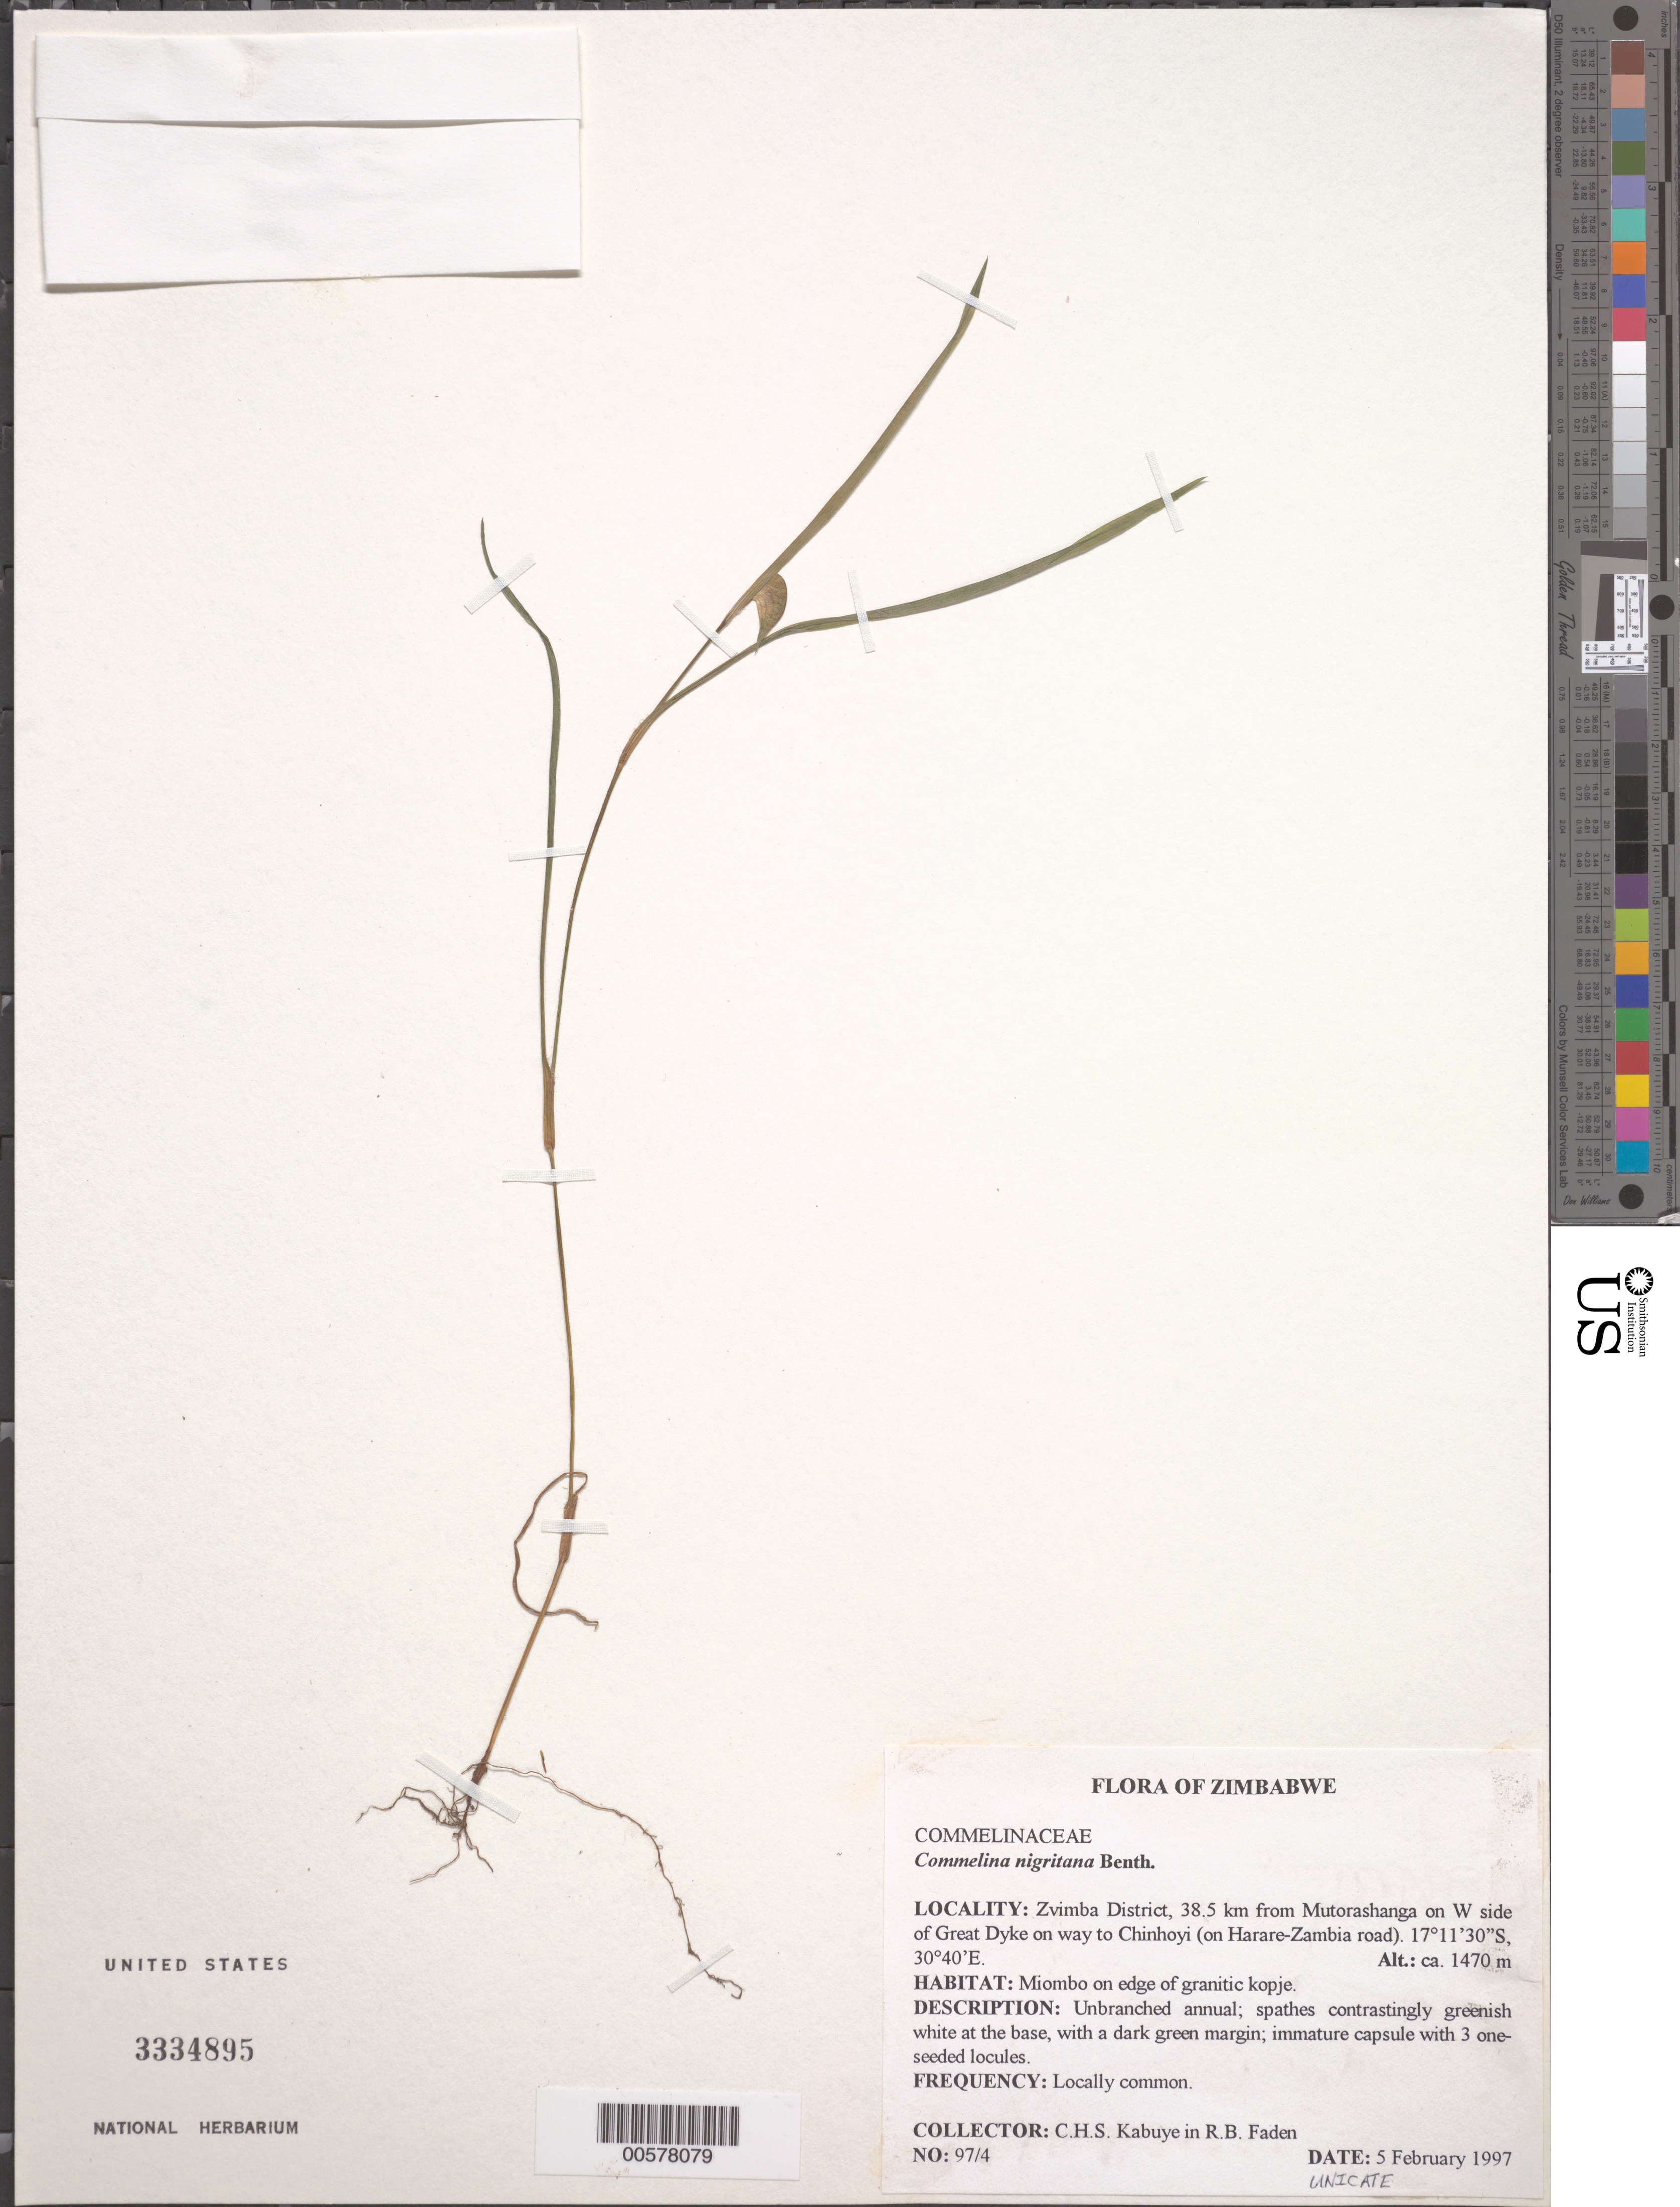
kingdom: Plantae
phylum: Tracheophyta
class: Liliopsida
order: Commelinales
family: Commelinaceae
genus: Commelina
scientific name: Commelina nigritana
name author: Benth.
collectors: R. B. Faden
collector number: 97/4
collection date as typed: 05 Feb 1997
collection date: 1997-02-05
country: Zimbabwe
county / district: Zvimba Dist.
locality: From mutorashanga w side of great dyke on way to chinhoyi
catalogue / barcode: US 3334895